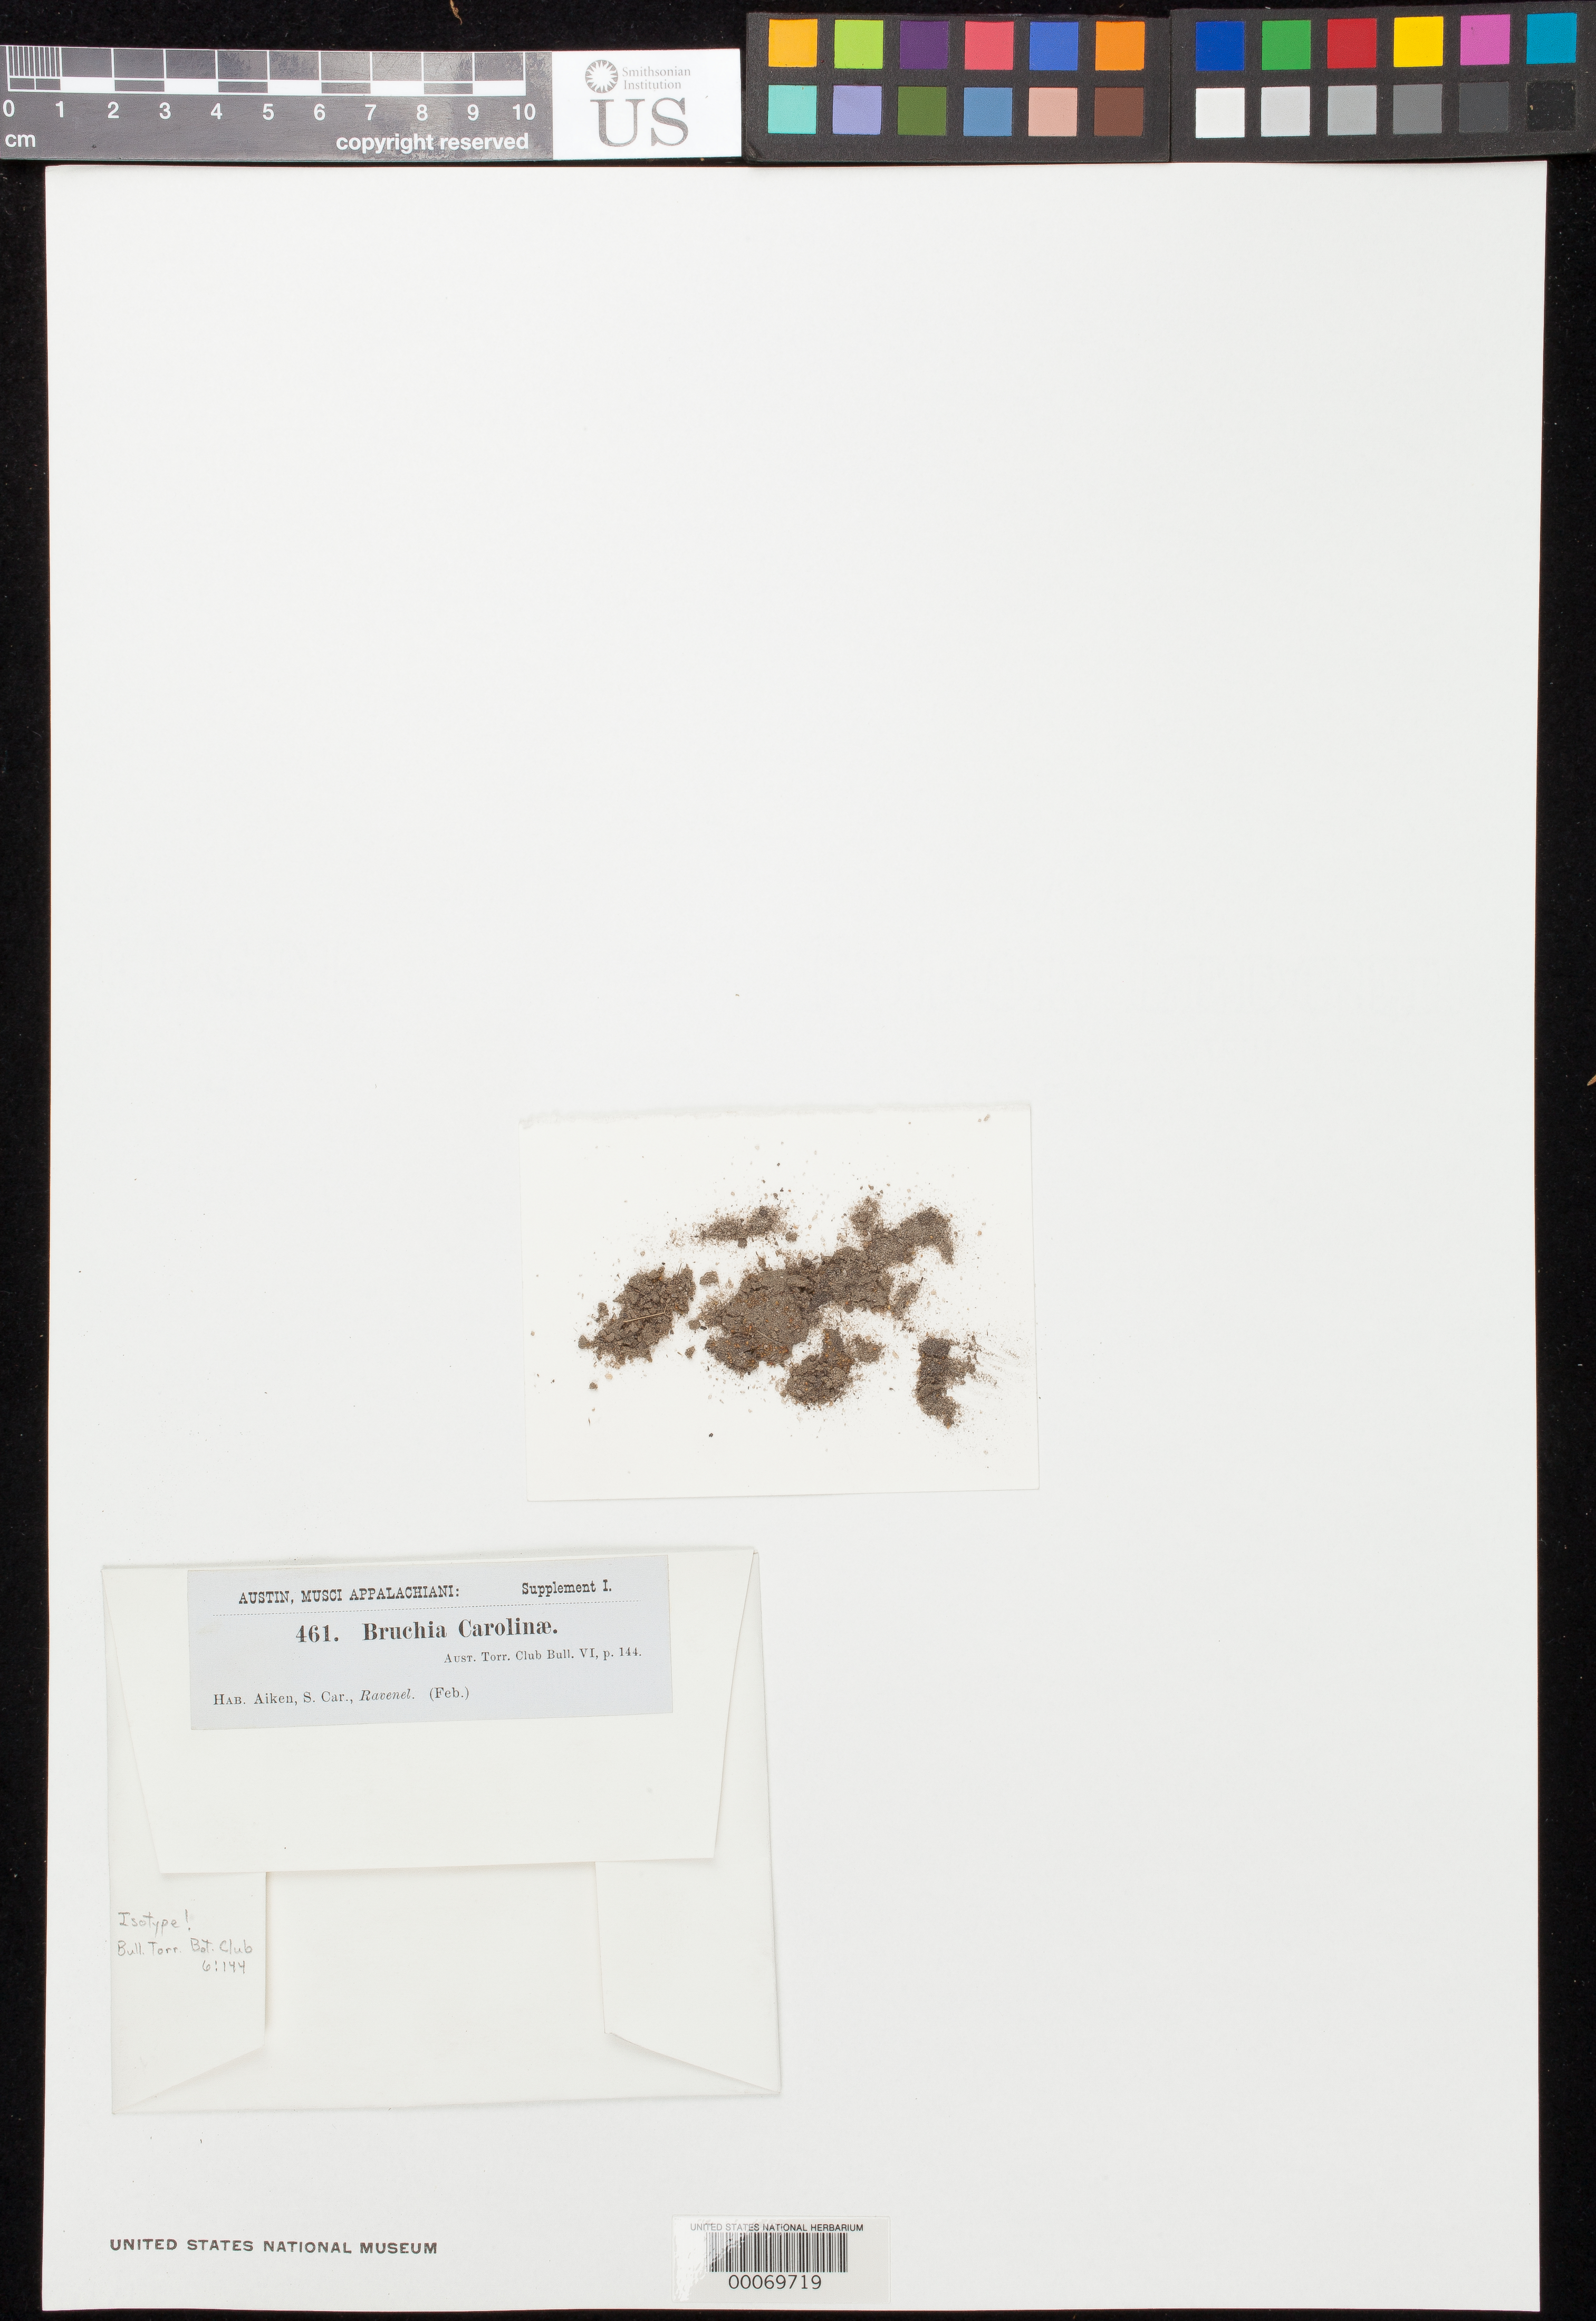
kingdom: Plantae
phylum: Bryophyta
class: Bryopsida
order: Dicranales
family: Bruchiaceae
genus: Bruchia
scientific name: Bruchia carolinae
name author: Austin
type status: Isotype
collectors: H. Ravenel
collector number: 461 Musc. Appal.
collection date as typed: Feb 1877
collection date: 1877-02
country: United States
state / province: South Carolina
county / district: Aiken